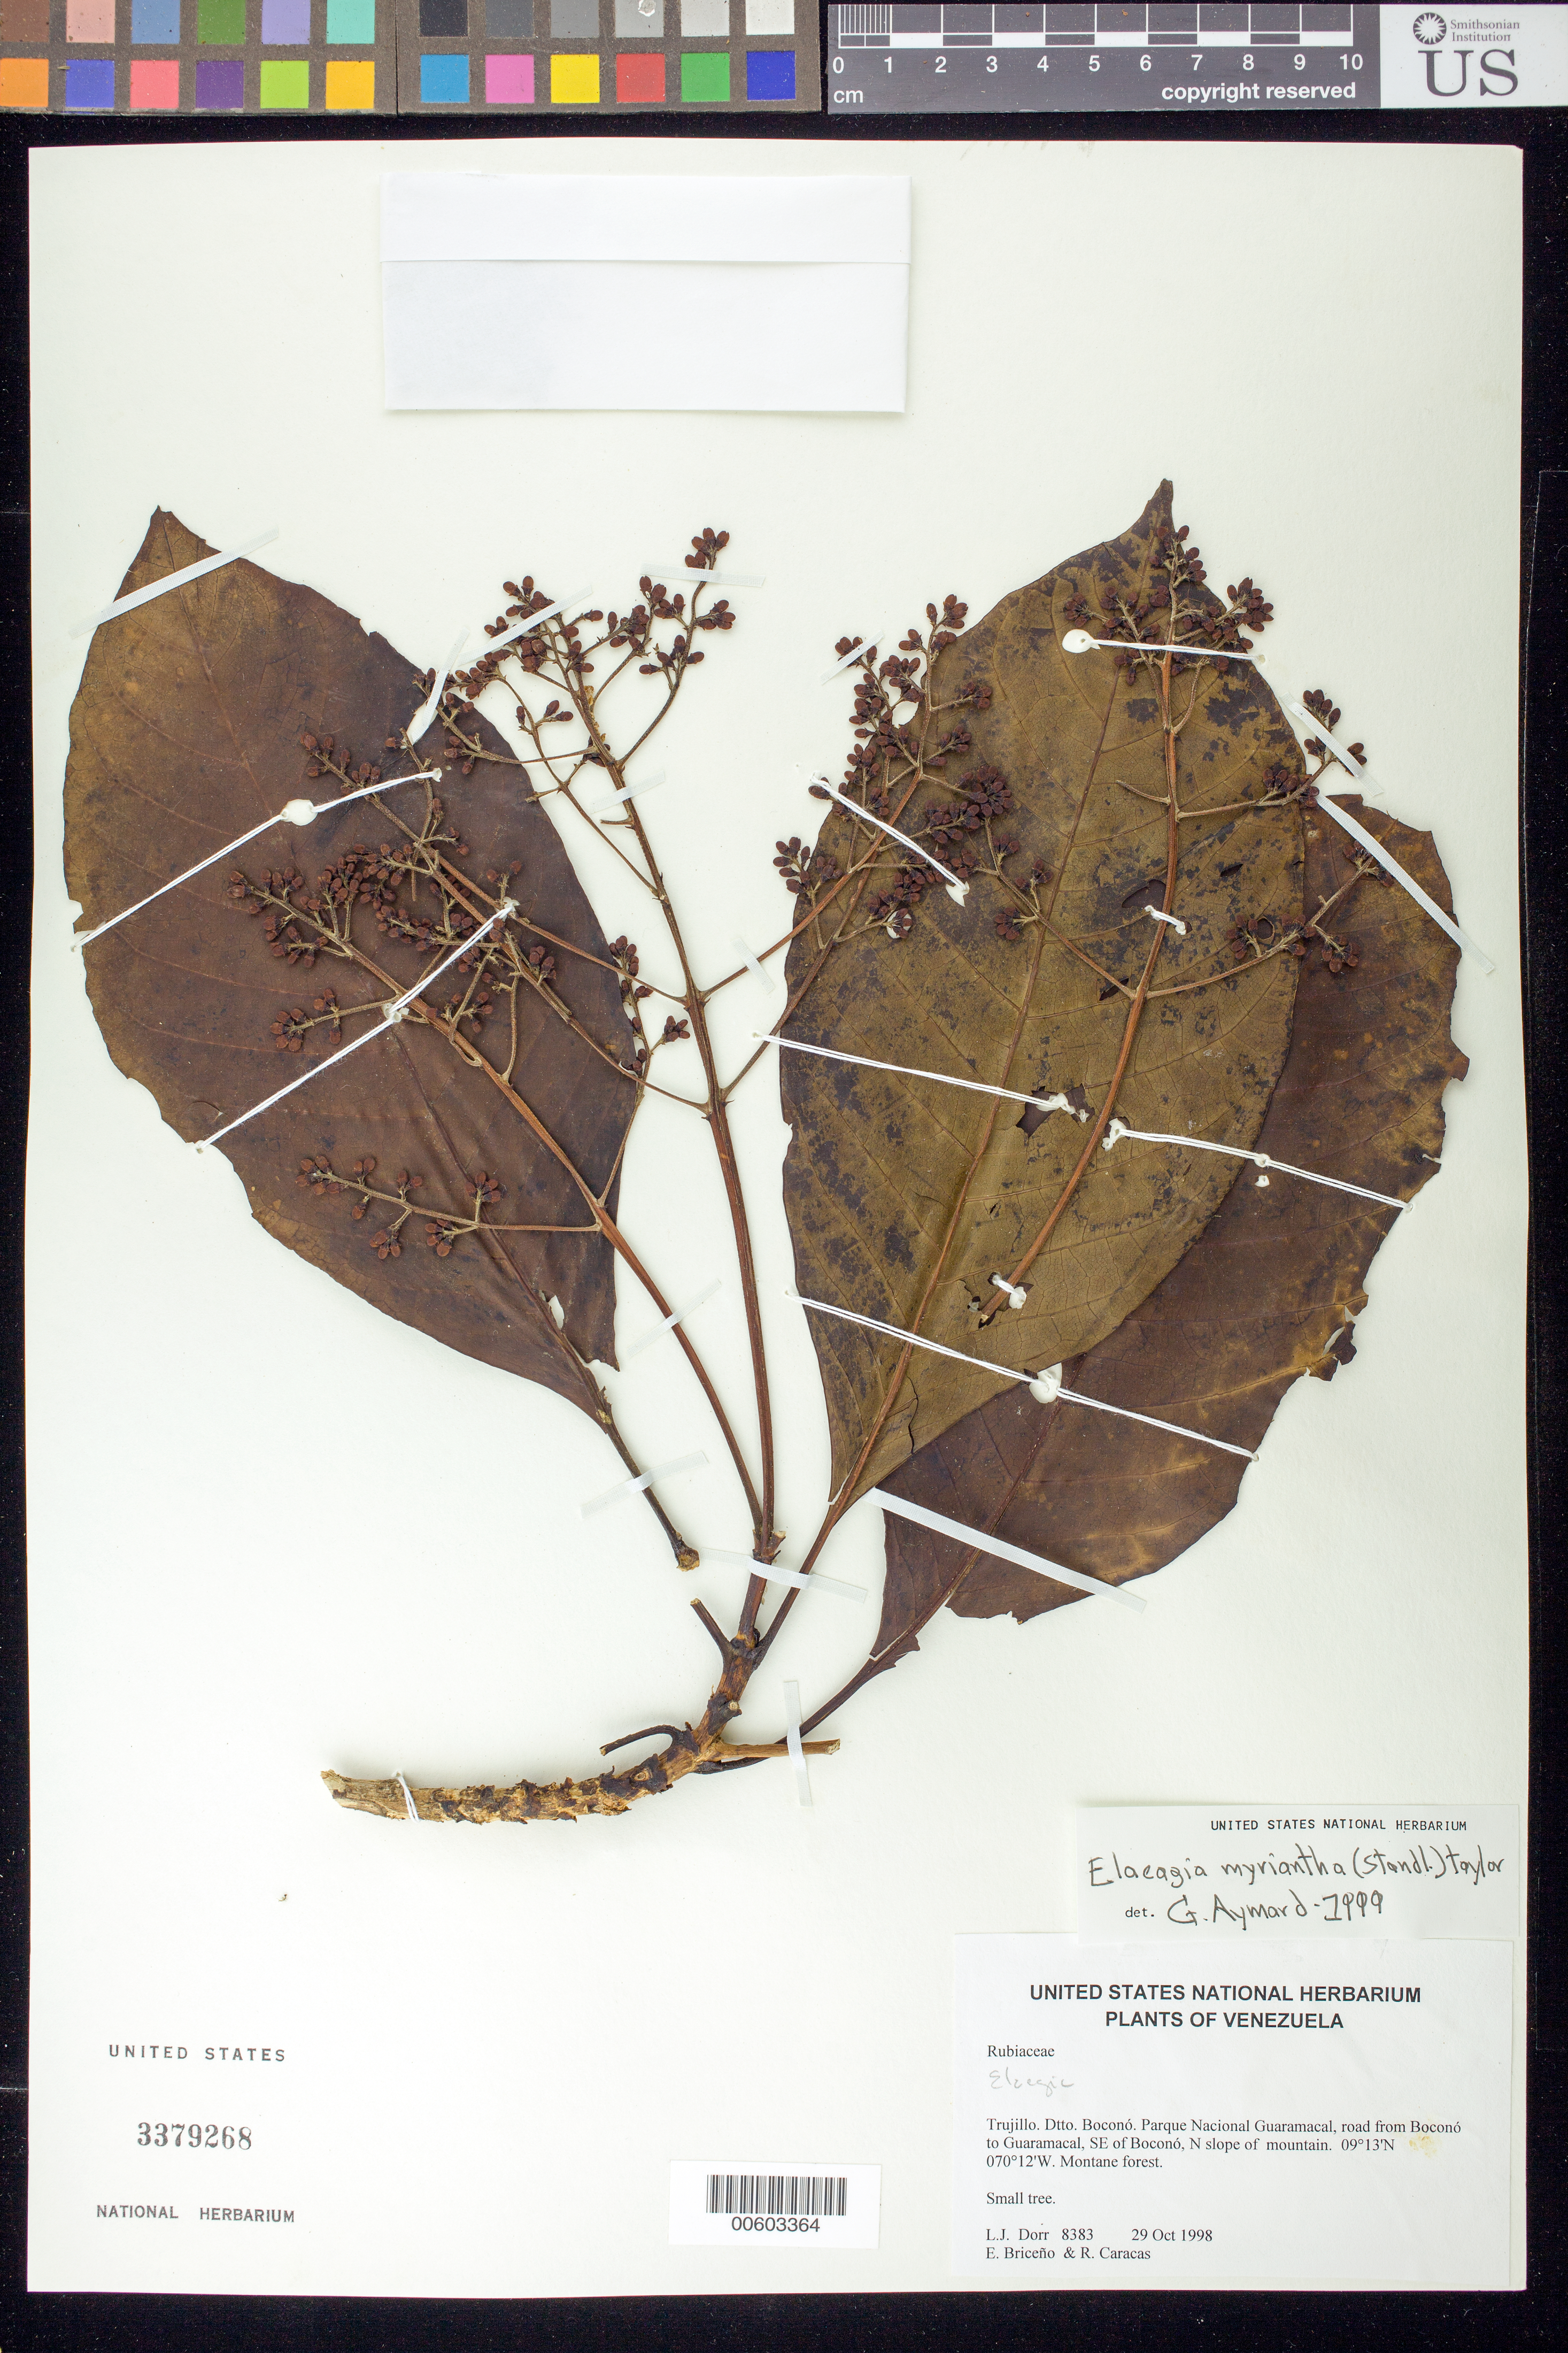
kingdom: Plantae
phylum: Tracheophyta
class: Magnoliopsida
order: Gentianales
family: Rubiaceae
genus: Elaeagia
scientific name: Elaeagia myriantha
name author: (Standl.) C.M. Taylor & Hammel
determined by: Aymard C., G. A., (PORT), Univ. Nac. Exp. de los Llanos Ezequiel Zamora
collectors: L. J. Dorr, E. Briceño & R. Caracas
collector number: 8383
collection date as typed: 29 Oct 1998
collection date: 1998-10-29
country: Venezuela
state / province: Trujillo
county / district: Boconó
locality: Parque Nacional Guaramacal, road from Boconó to Guaramacal, SE of Boconó, N slope of mountain.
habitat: Montane forest.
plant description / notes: PORT, US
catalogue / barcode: US 3379268